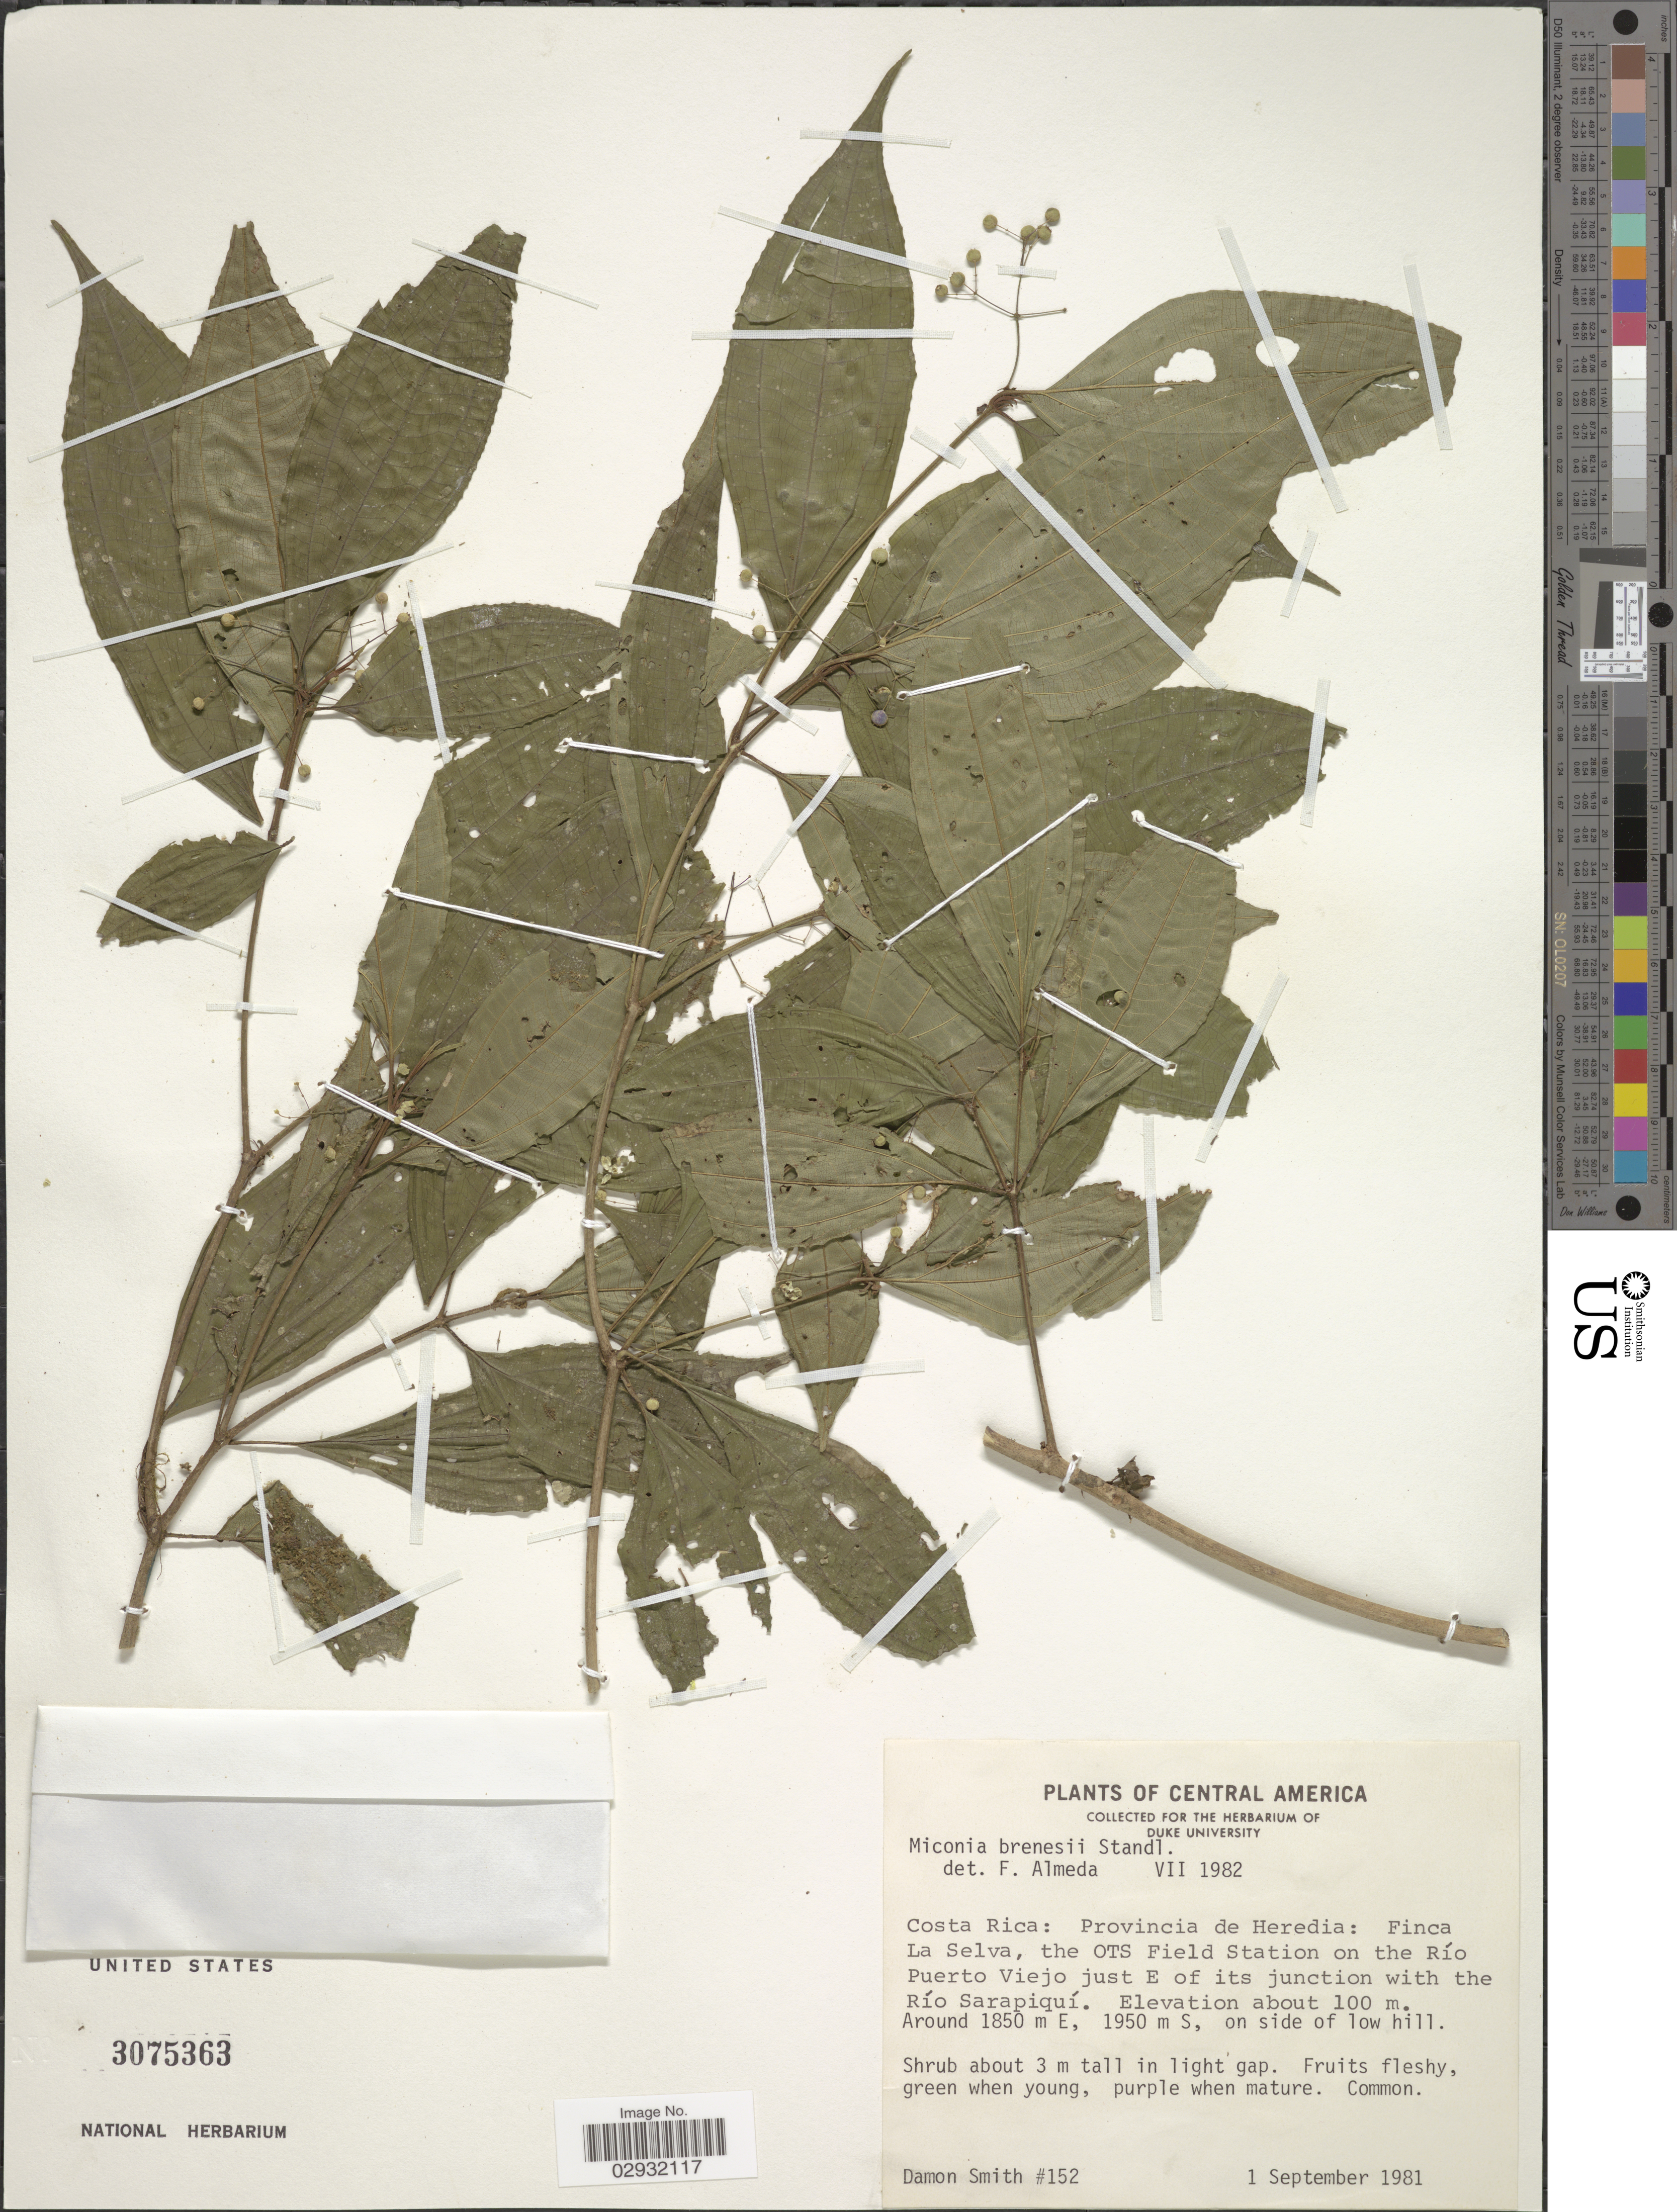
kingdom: Plantae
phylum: Tracheophyta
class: Magnoliopsida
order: Myrtales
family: Melastomataceae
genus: Miconia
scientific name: Miconia brenesii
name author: Standl.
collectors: D. A. Smith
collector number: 152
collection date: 1981-09-01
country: Costa Rica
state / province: Heredia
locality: Provincia de Heredia: Finca La Selva, the OTS Field Station on the Río Puerto Viejo just E of its junction with the Río Sarapiquí, on side of low hill.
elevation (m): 100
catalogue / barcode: US 3075363